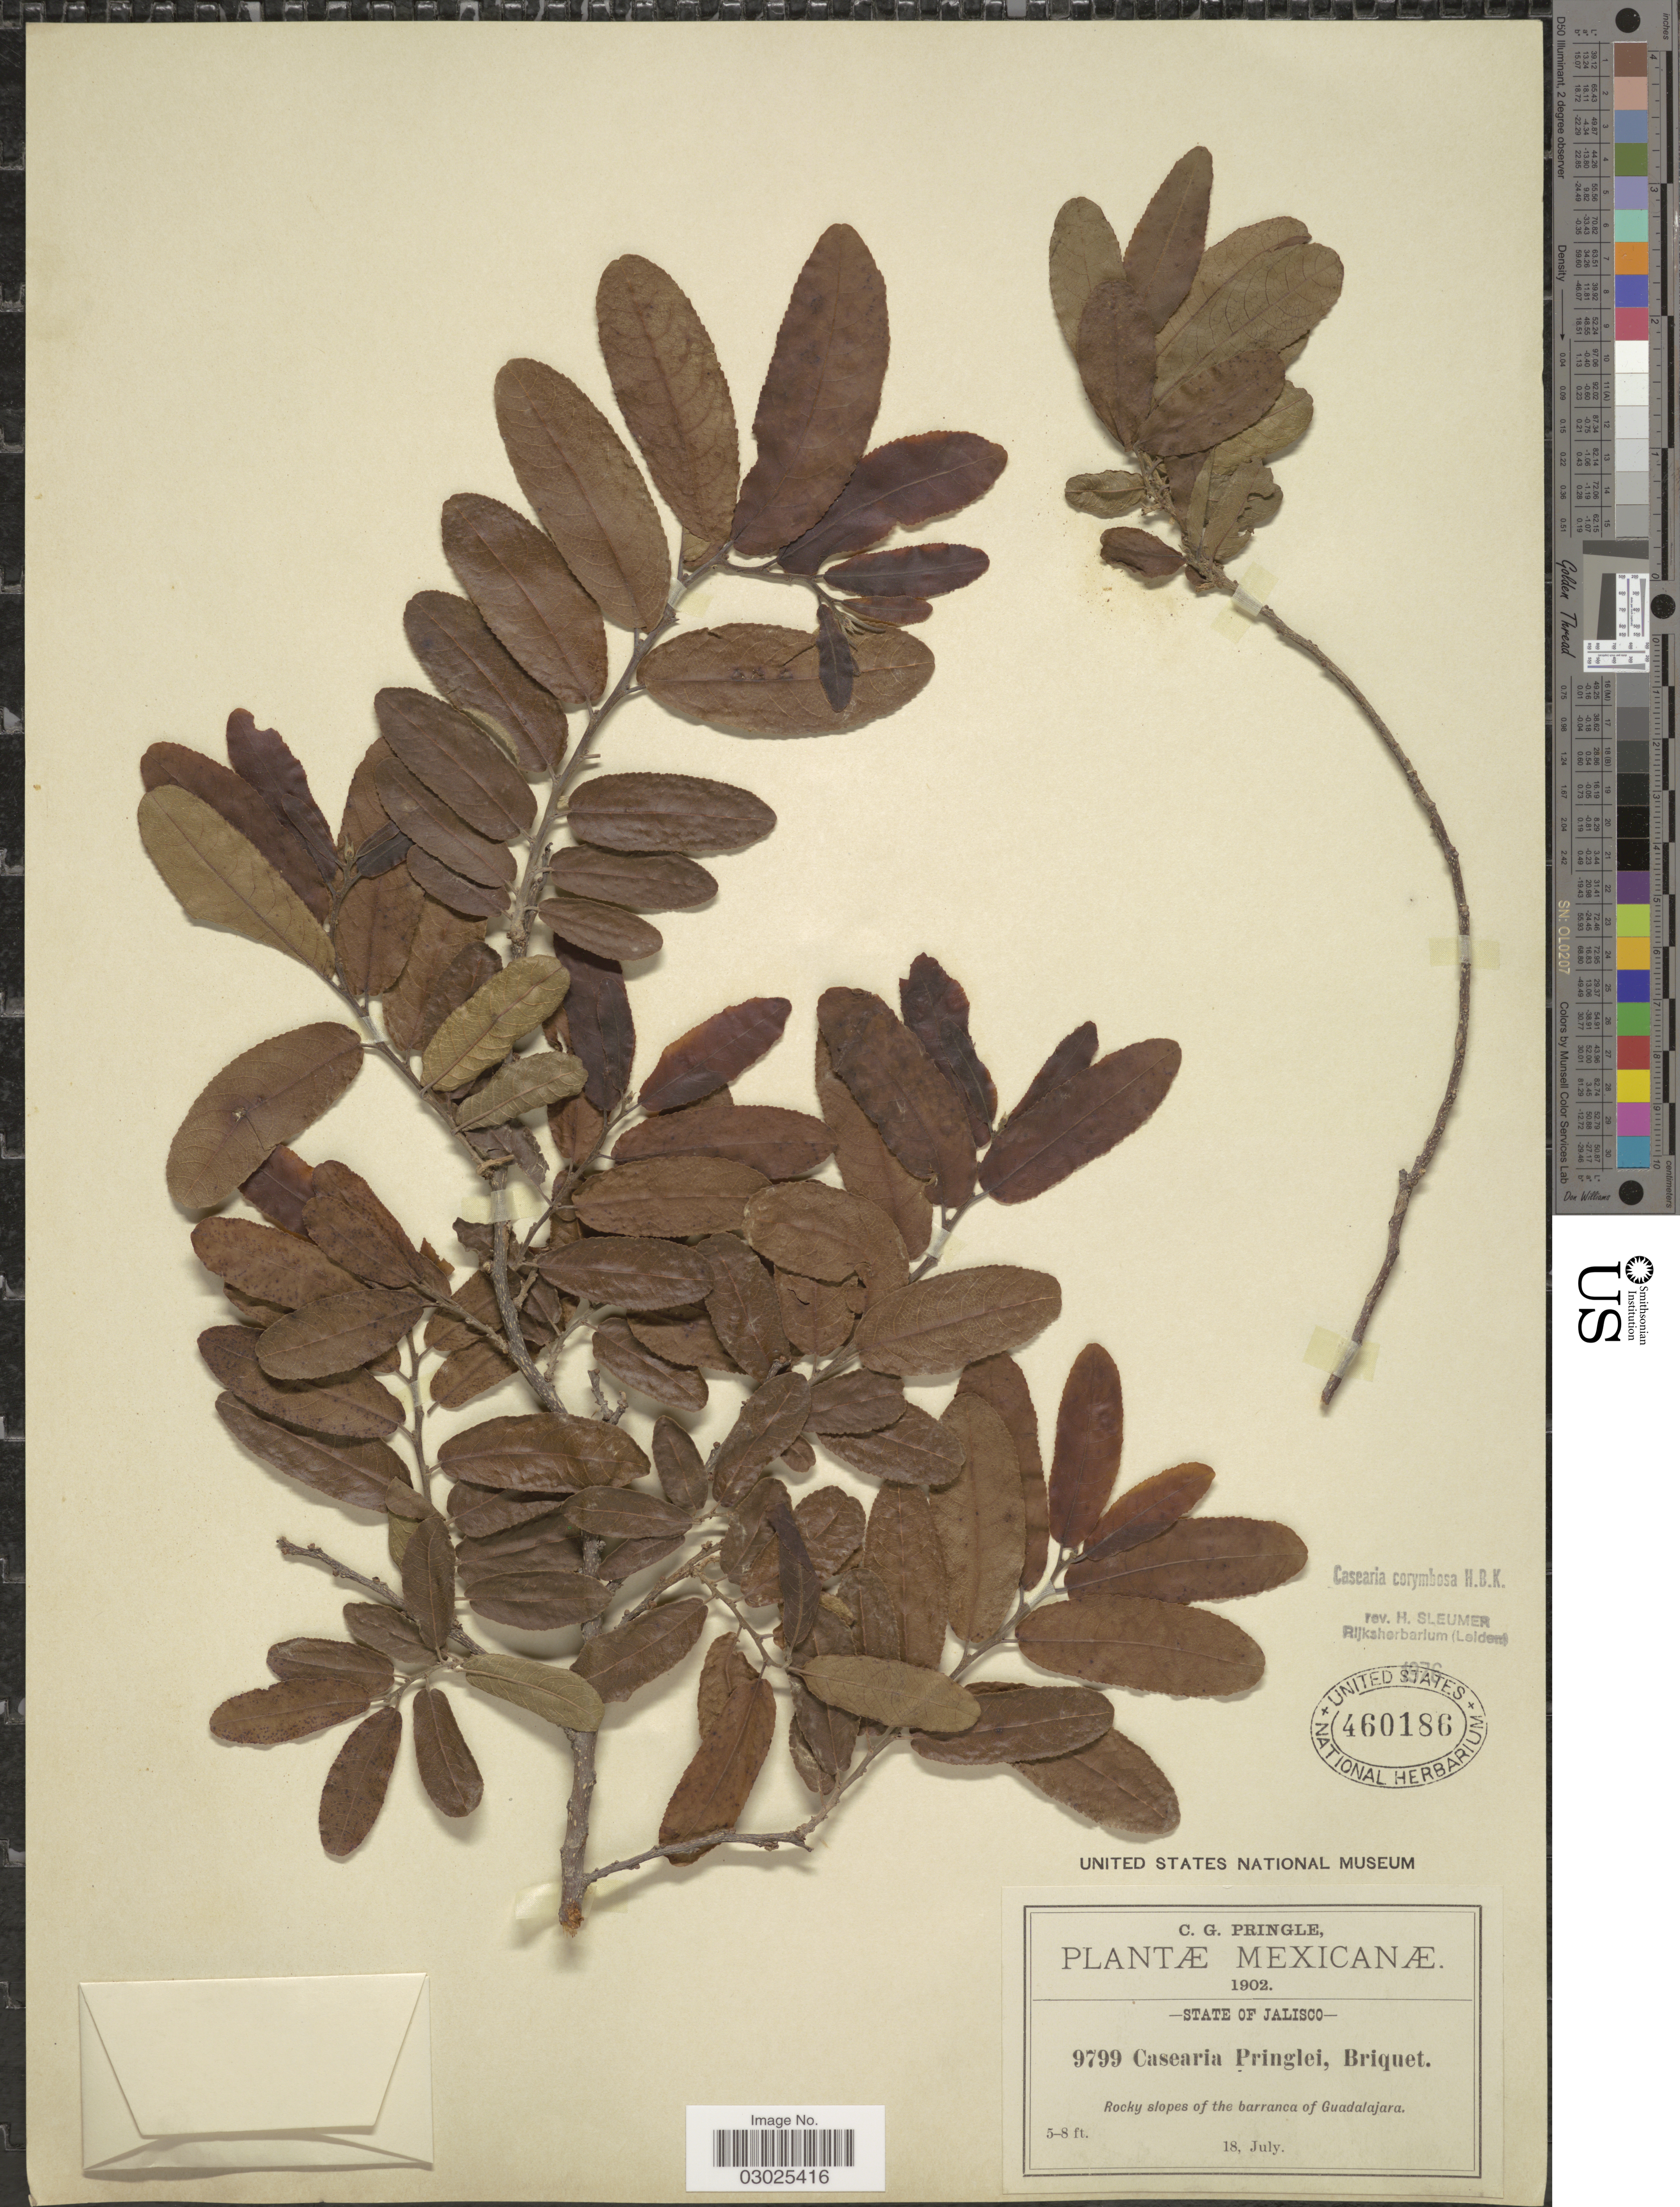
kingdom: Plantae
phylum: Tracheophyta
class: Magnoliopsida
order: Malpighiales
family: Salicaceae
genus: Casearia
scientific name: Casearia corymbosa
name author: Kunth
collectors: C. G. Pringle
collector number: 9799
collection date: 1902-07-18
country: Mexico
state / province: Jalisco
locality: Rocky slopes of the barranca of Guadalajara.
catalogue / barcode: US 460186